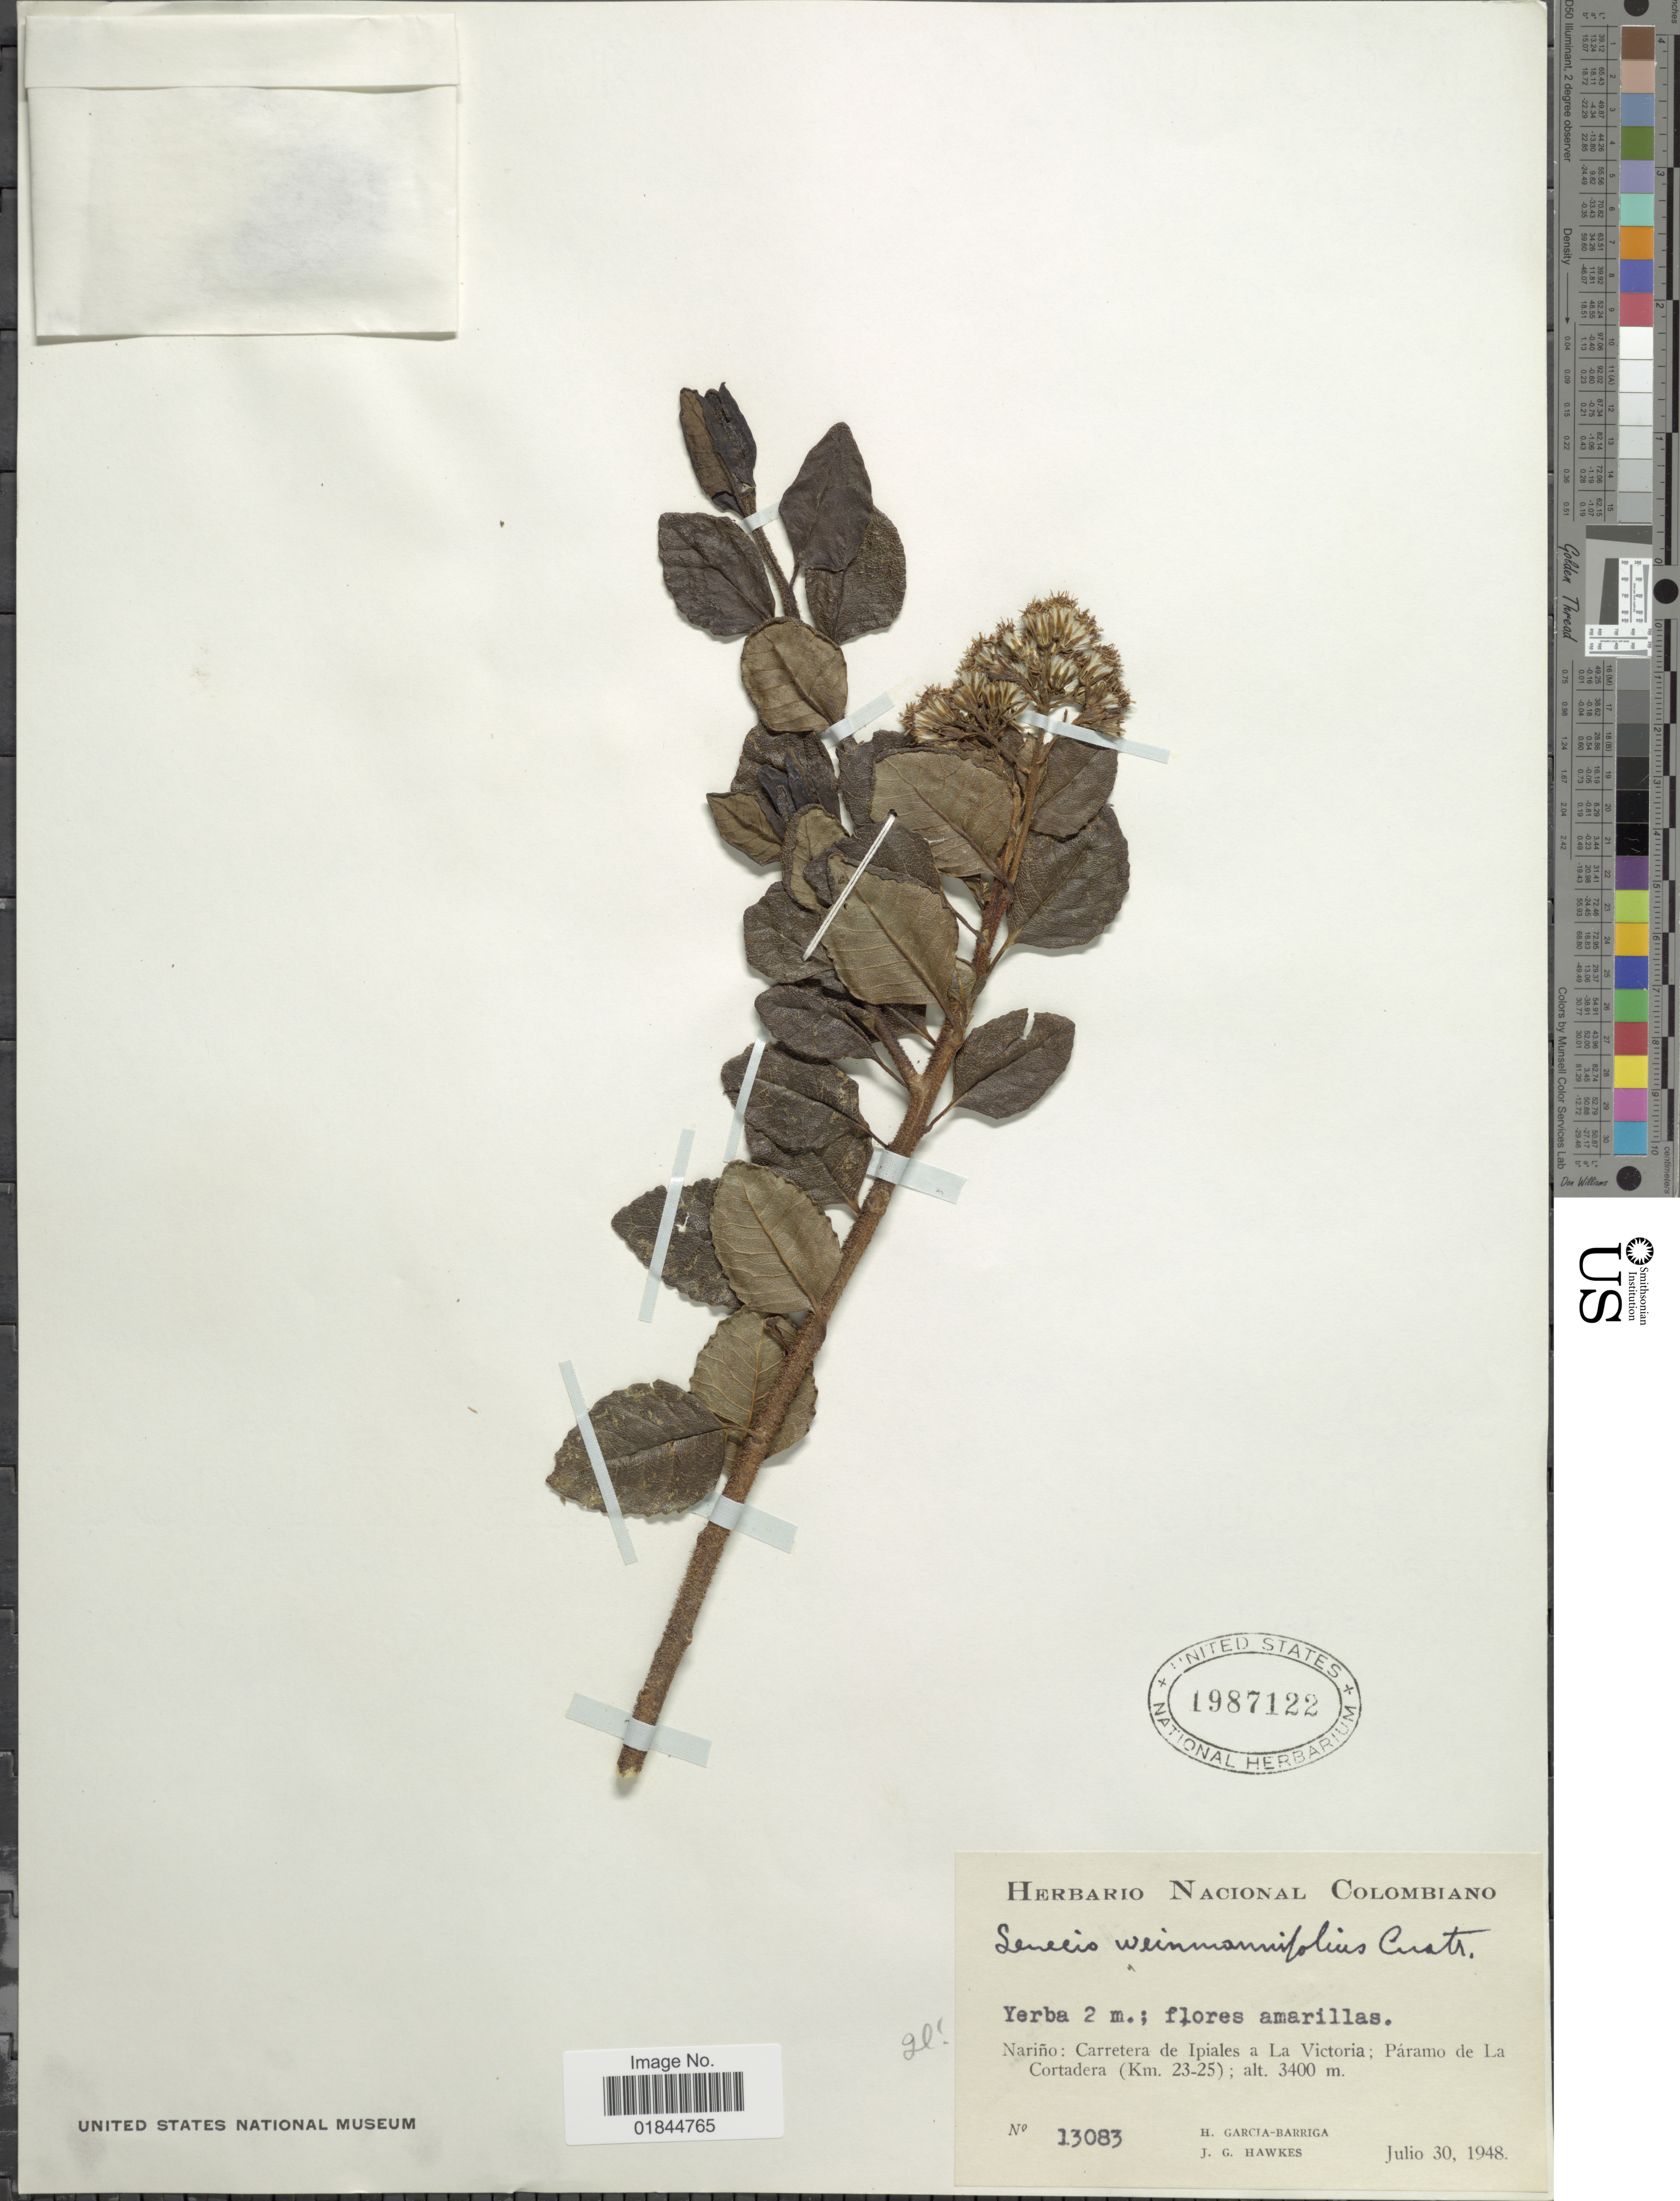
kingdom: Plantae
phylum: Tracheophyta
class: Magnoliopsida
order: Asterales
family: Asteraceae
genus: Pentacalia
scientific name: Pentacalia weinmannifolia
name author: (Cuatrec.) Cuatrec.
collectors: H. García Barriga & J. Hawkes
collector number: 13083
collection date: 1948-07-30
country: Colombia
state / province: Nariño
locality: Nariño: Carretera de Ipiales a La Victoria; Paramo de La Cortadera (Km. 23-25)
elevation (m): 3400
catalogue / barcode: US 1987122